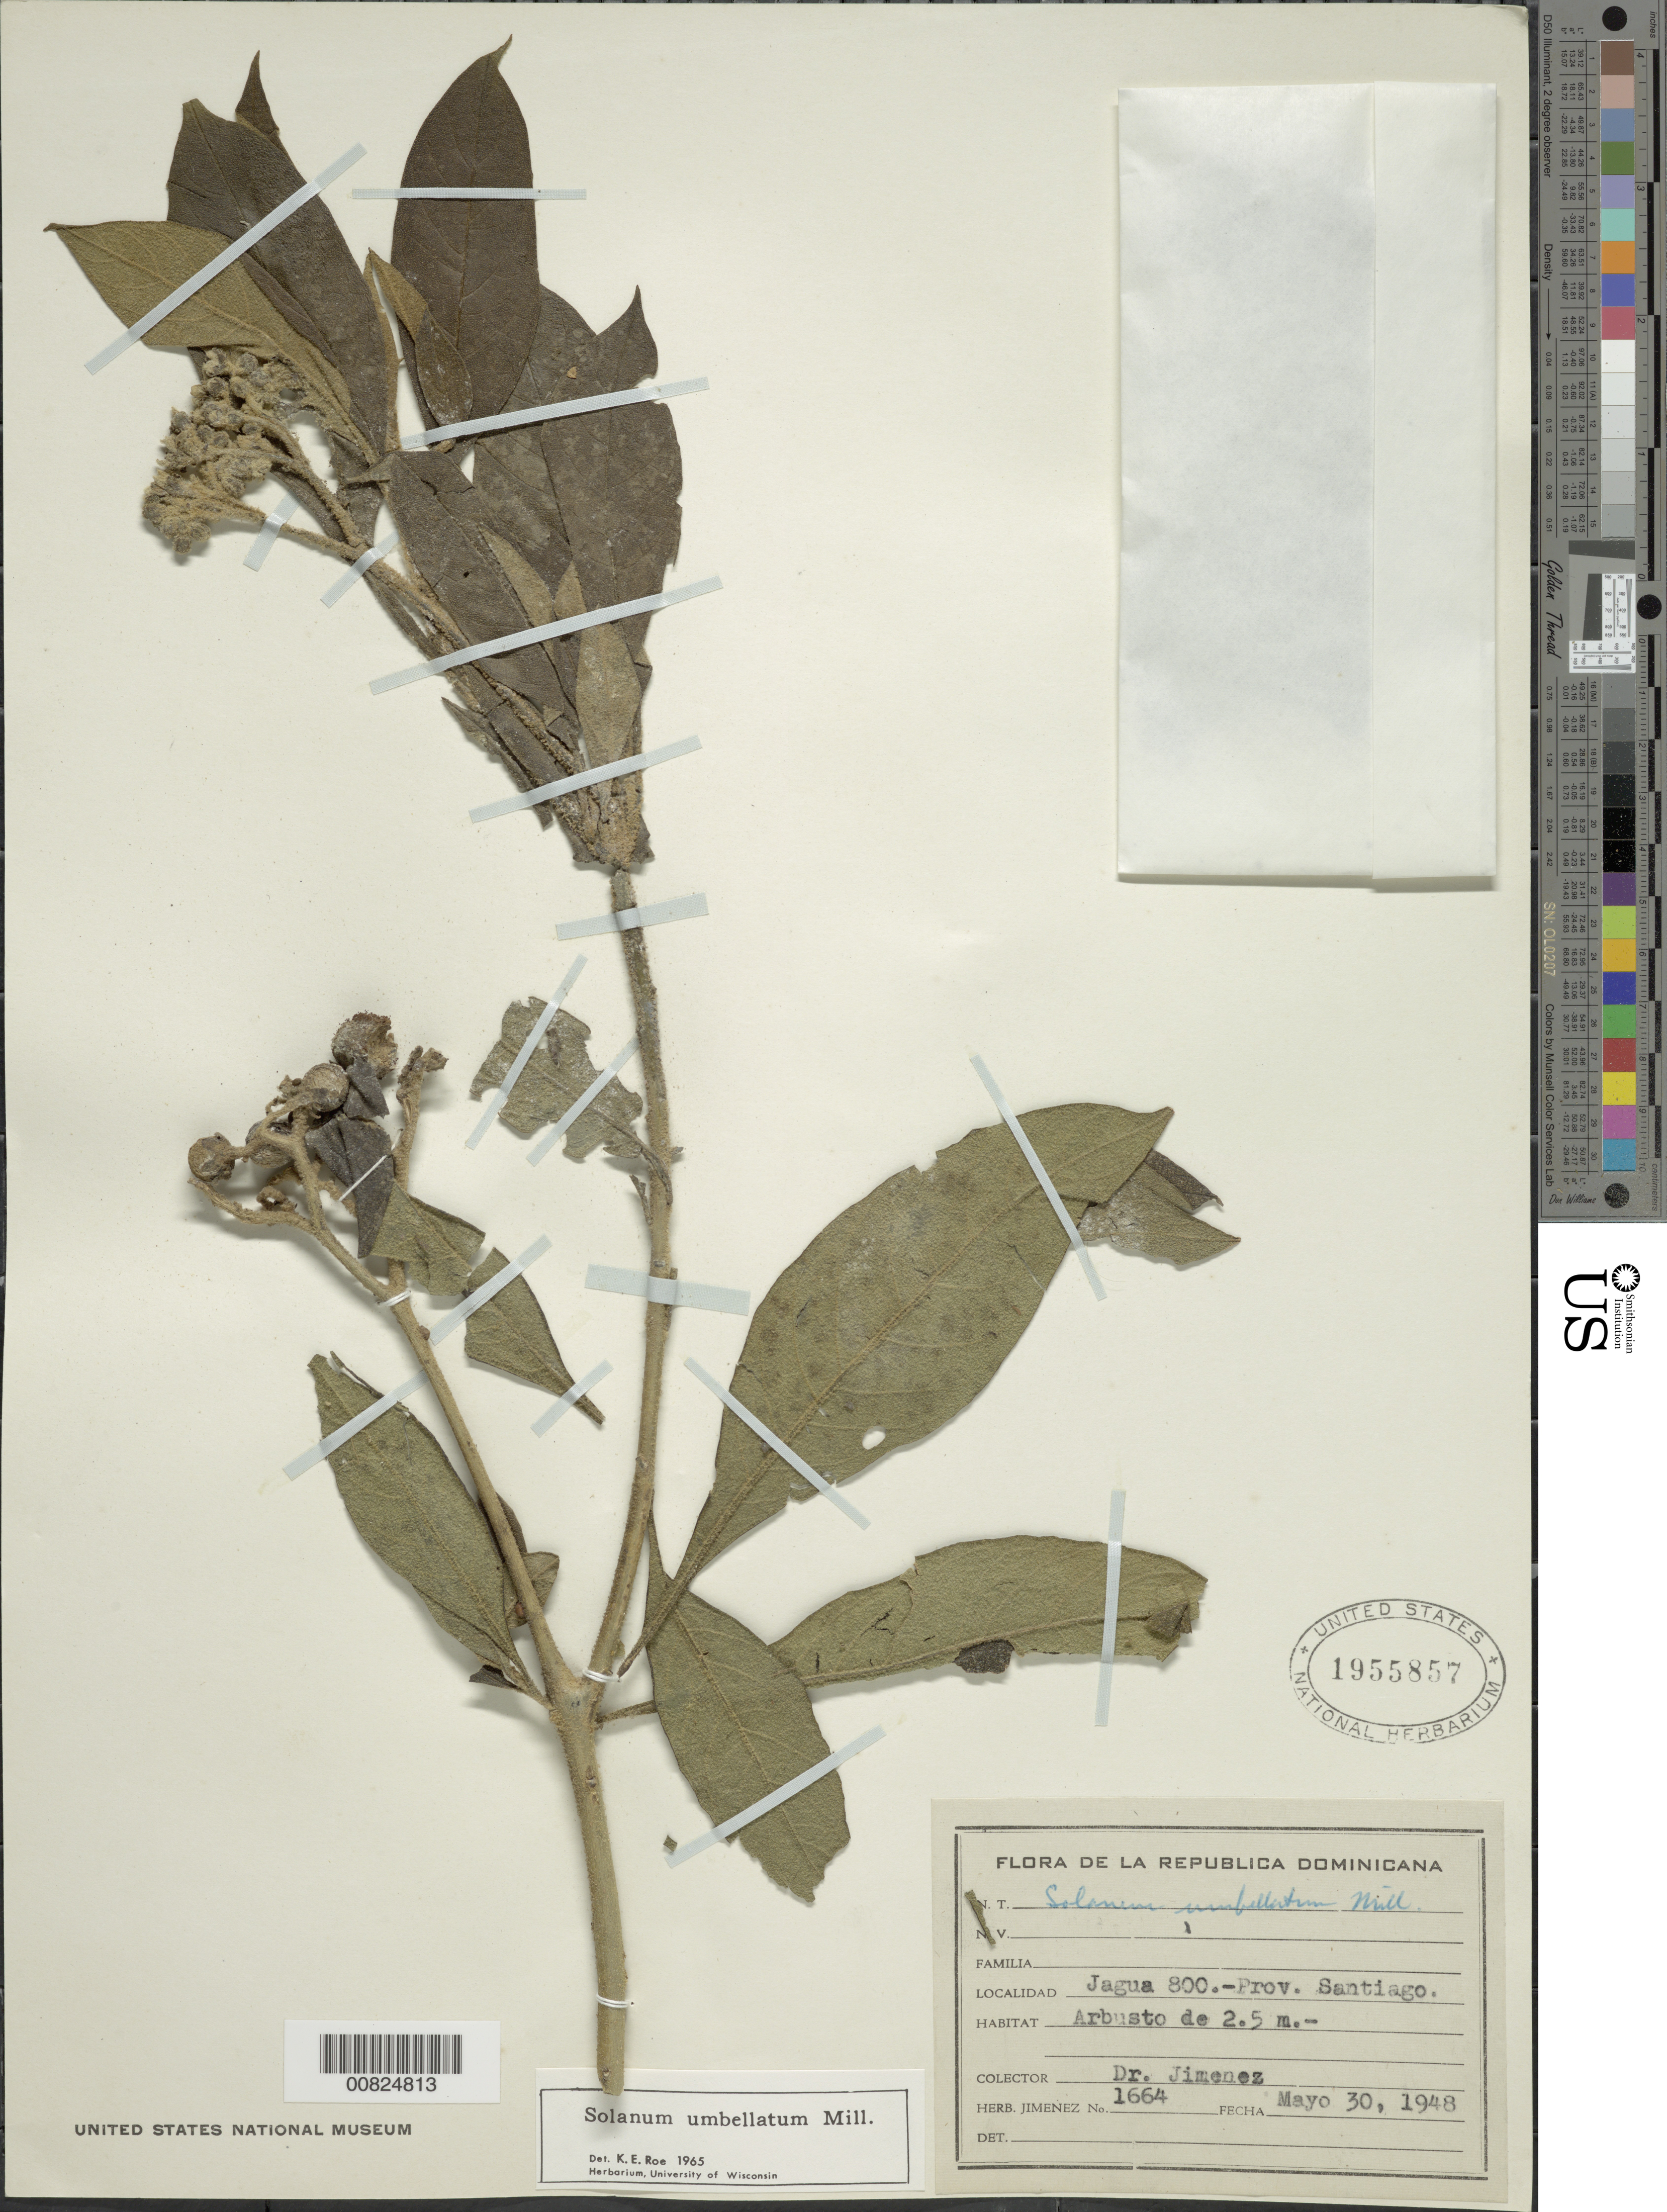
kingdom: Plantae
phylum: Tracheophyta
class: Magnoliopsida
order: Solanales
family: Solanaceae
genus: Solanum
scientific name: Solanum umbellatum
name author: Mill.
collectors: J. J. Jiménez Almonte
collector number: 1664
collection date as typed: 30 May 1948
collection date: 1948-05-30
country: Dominican Republic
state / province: Santiago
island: Hispaniola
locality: Jagua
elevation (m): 800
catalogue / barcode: US 1955857